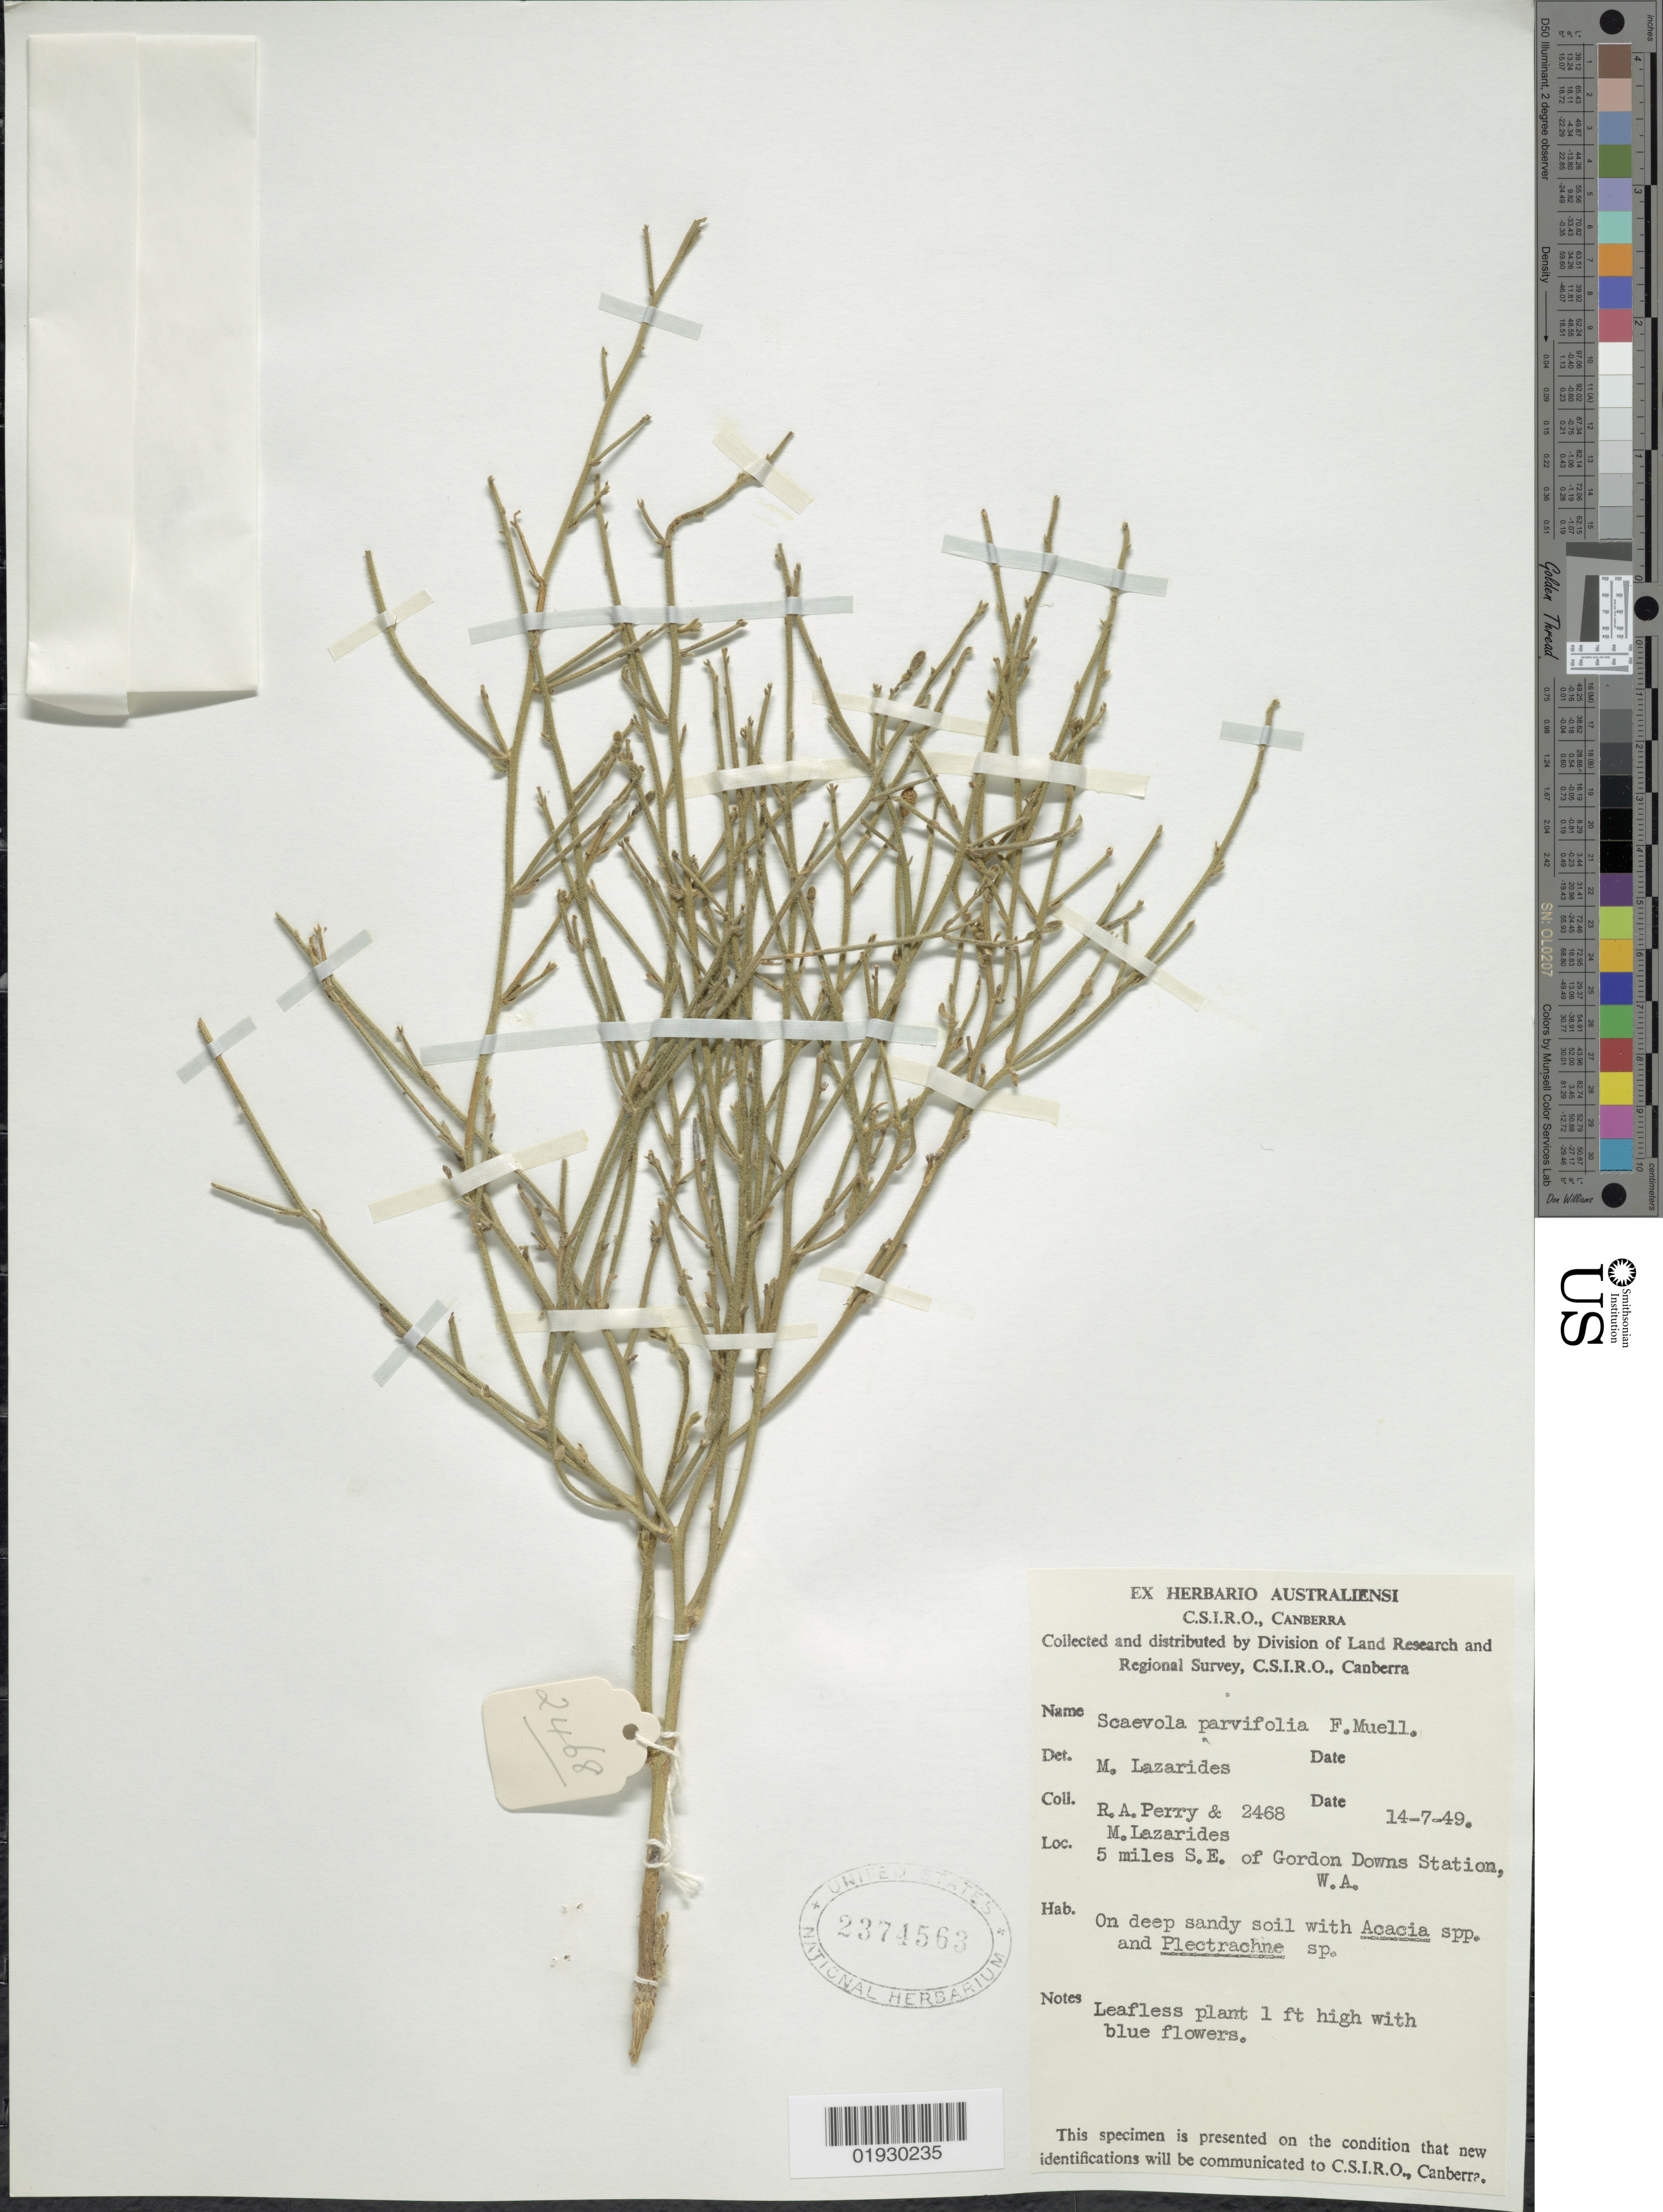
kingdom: Plantae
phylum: Tracheophyta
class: Magnoliopsida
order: Asterales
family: Goodeniaceae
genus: Scaevola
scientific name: Scaevola parvifolia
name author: F. Muell. ex Benth.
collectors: Perry, R. A. & M. Lazarides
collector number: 2468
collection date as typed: Transcribed d/m/y: 14/7/49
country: Australia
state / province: Western Australia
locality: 5 miles S.E. of Gordon Downs Station, W.A.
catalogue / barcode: US 2374563